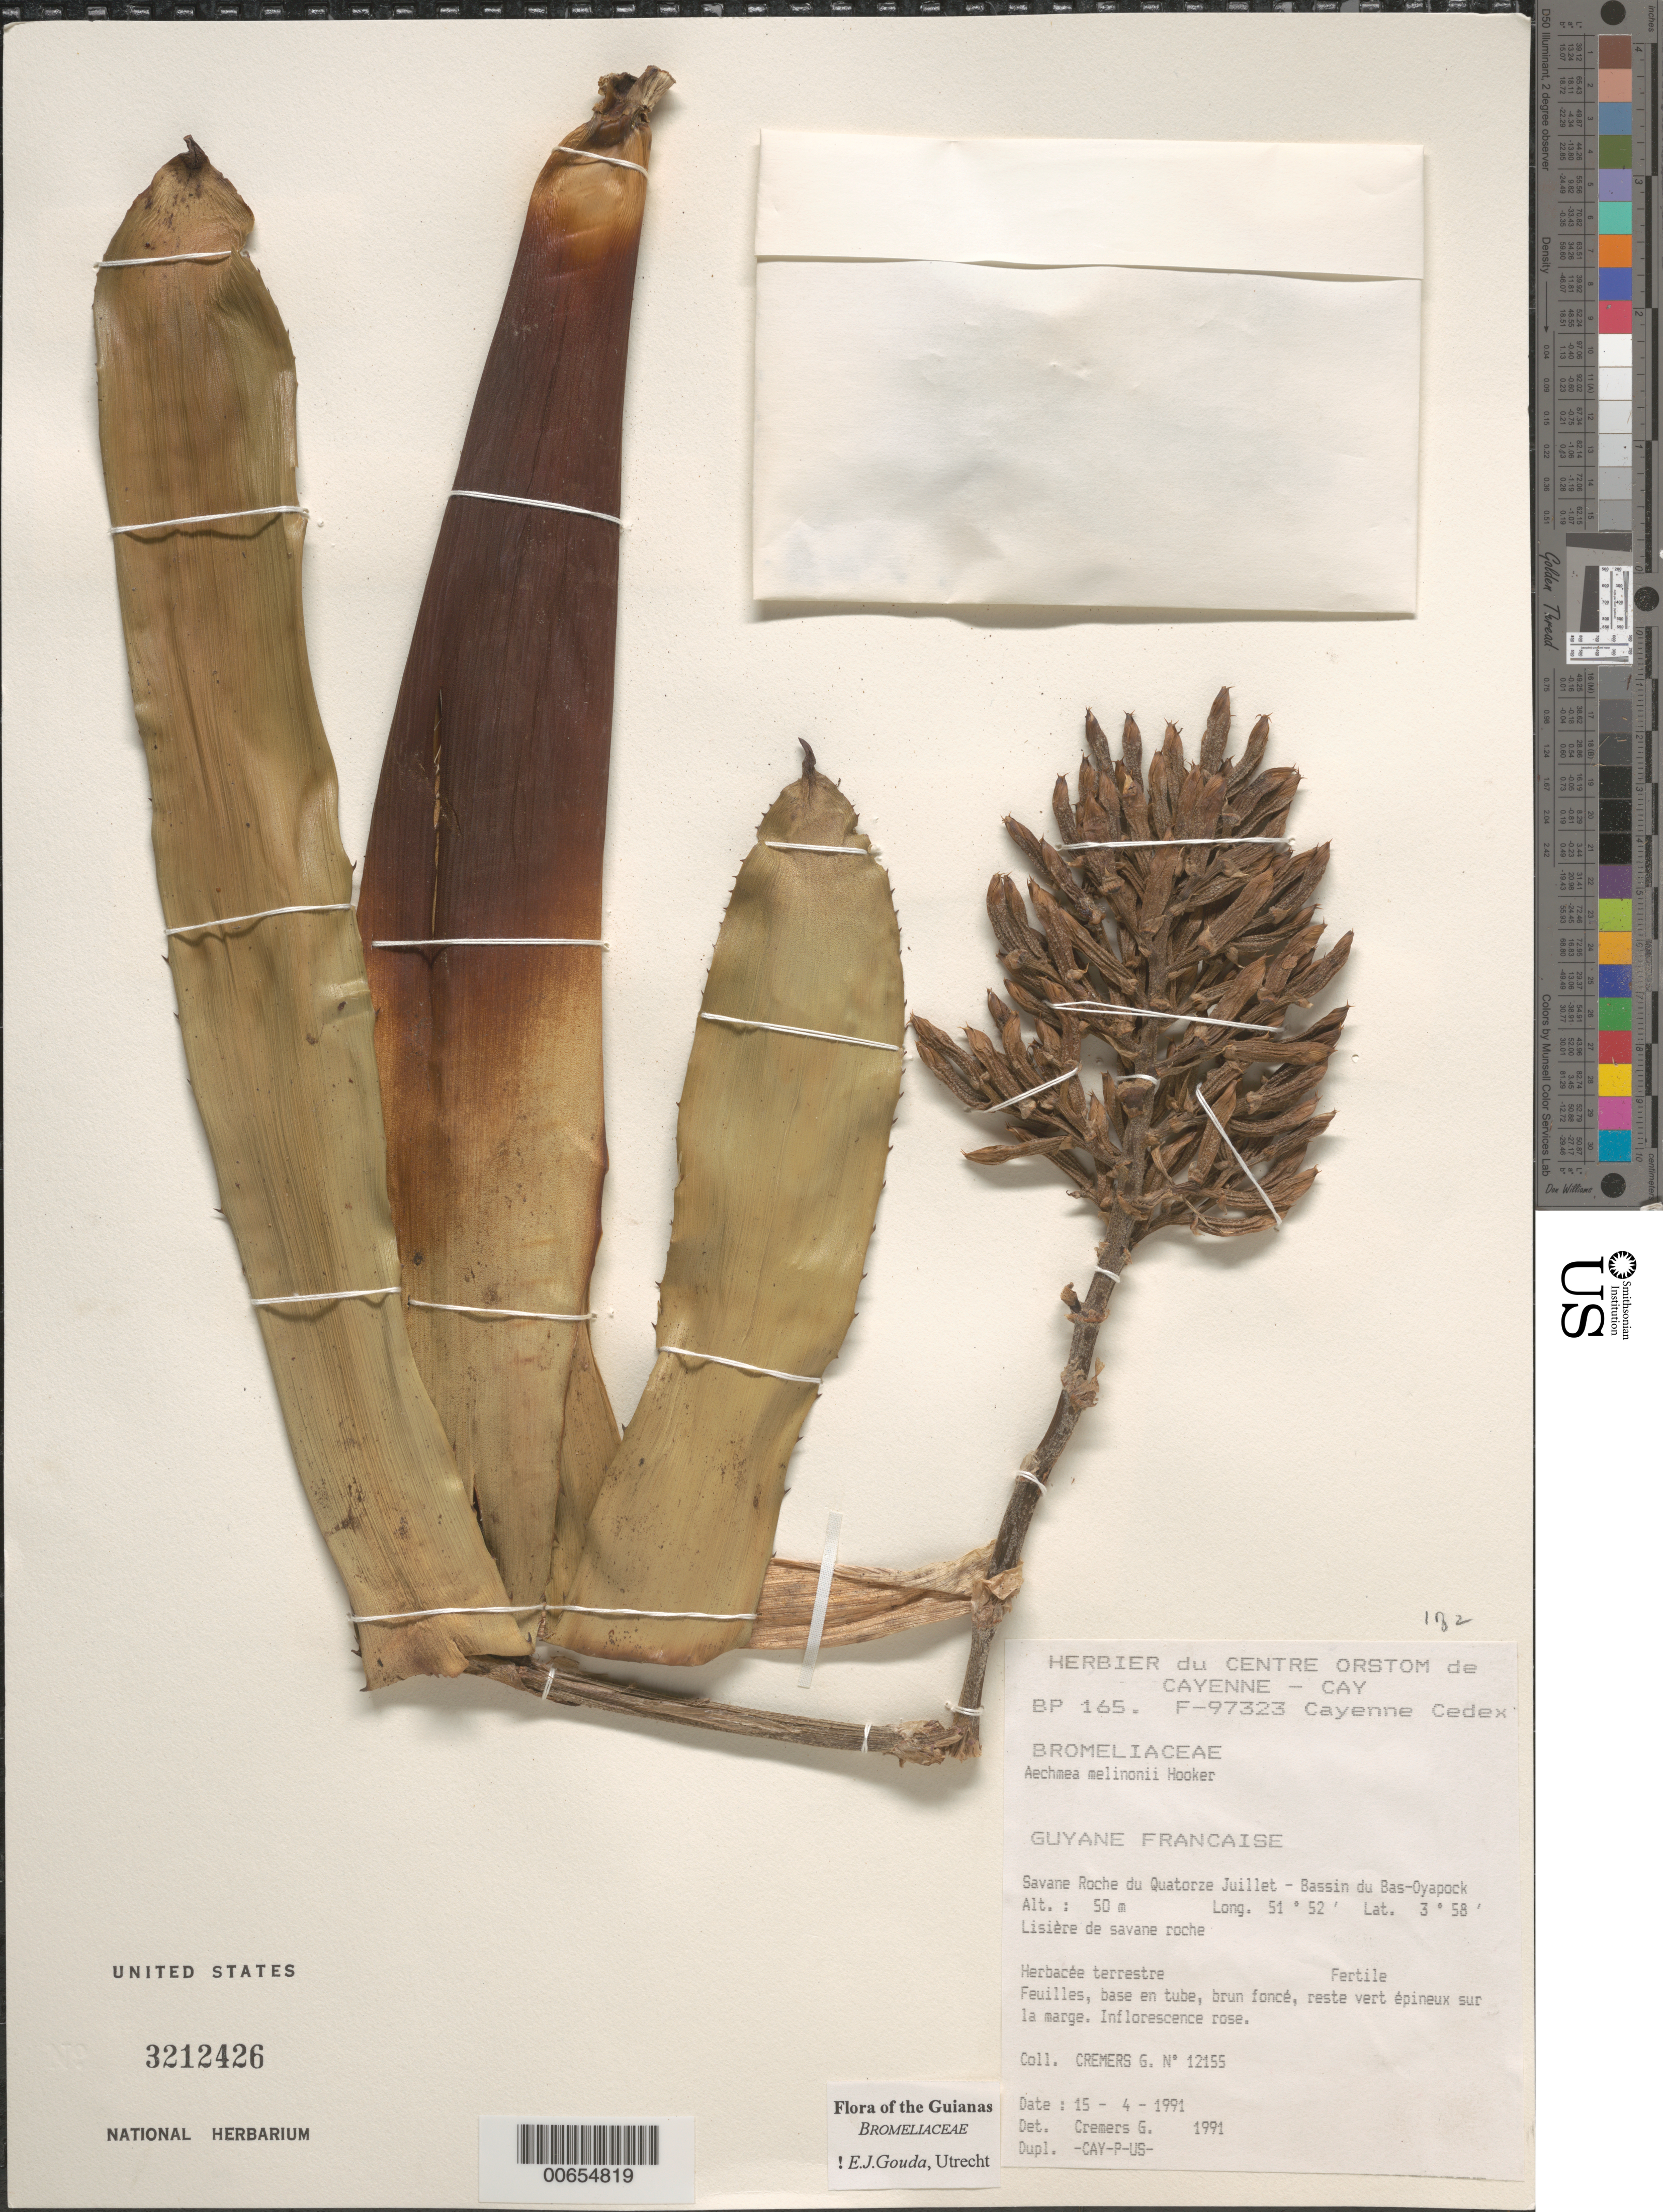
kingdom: Plantae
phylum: Tracheophyta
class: Liliopsida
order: Poales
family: Bromeliaceae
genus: Aechmea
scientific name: Aechmea melinonii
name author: Hook.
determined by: Gouda, E. J.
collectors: G. Cremers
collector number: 12155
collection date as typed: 15-Apr-89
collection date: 1989-04-15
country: French Guiana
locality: Savane Roche du Quatorze Juillet, Bassin du Bas-Oyapock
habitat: Lisière de savane roche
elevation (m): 50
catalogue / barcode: US 3212426